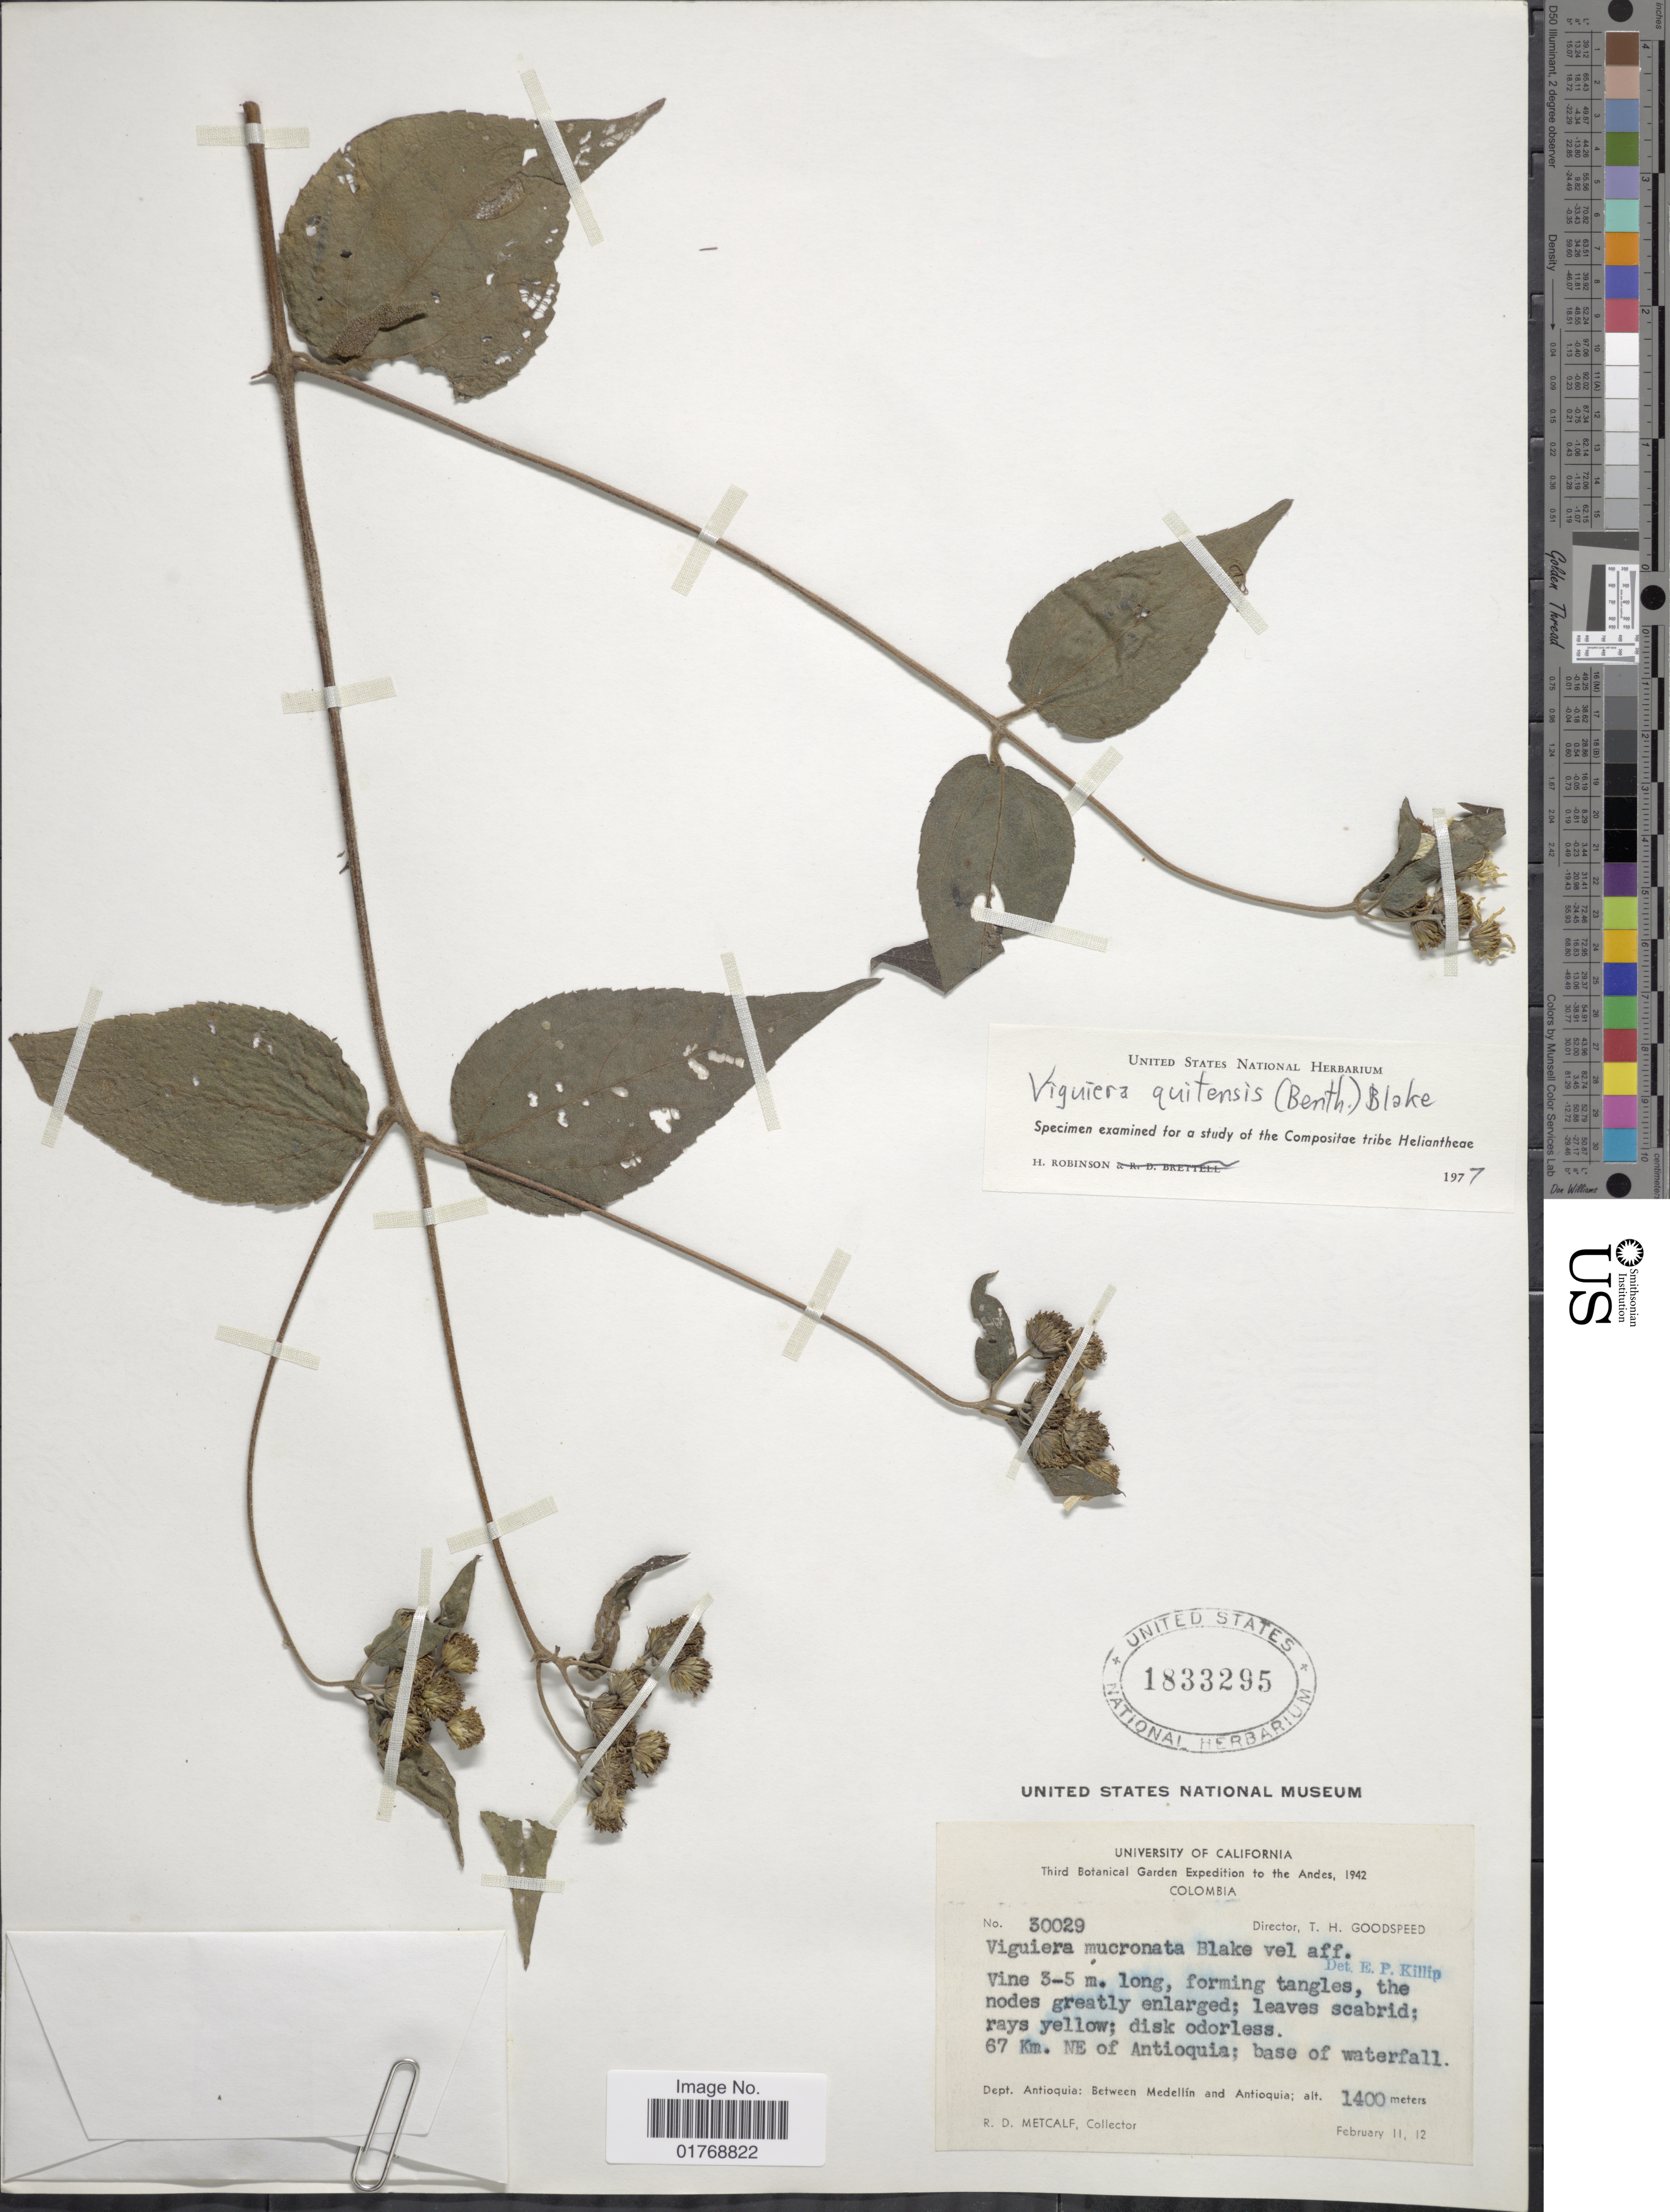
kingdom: Plantae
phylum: Tracheophyta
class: Magnoliopsida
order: Asterales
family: Asteraceae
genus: Viguiera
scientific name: Viguiera quitensis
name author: (Benth.) S.F. Blake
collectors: R. D. Metcalf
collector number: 30029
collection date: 1942-02-11/1942-02-12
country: Colombia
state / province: Antioquia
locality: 67 Km. NE of Antioquia; base of waterfall. Dept. Antioquia: Between Medellín and Antioquia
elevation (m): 1400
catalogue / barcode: US 1833295